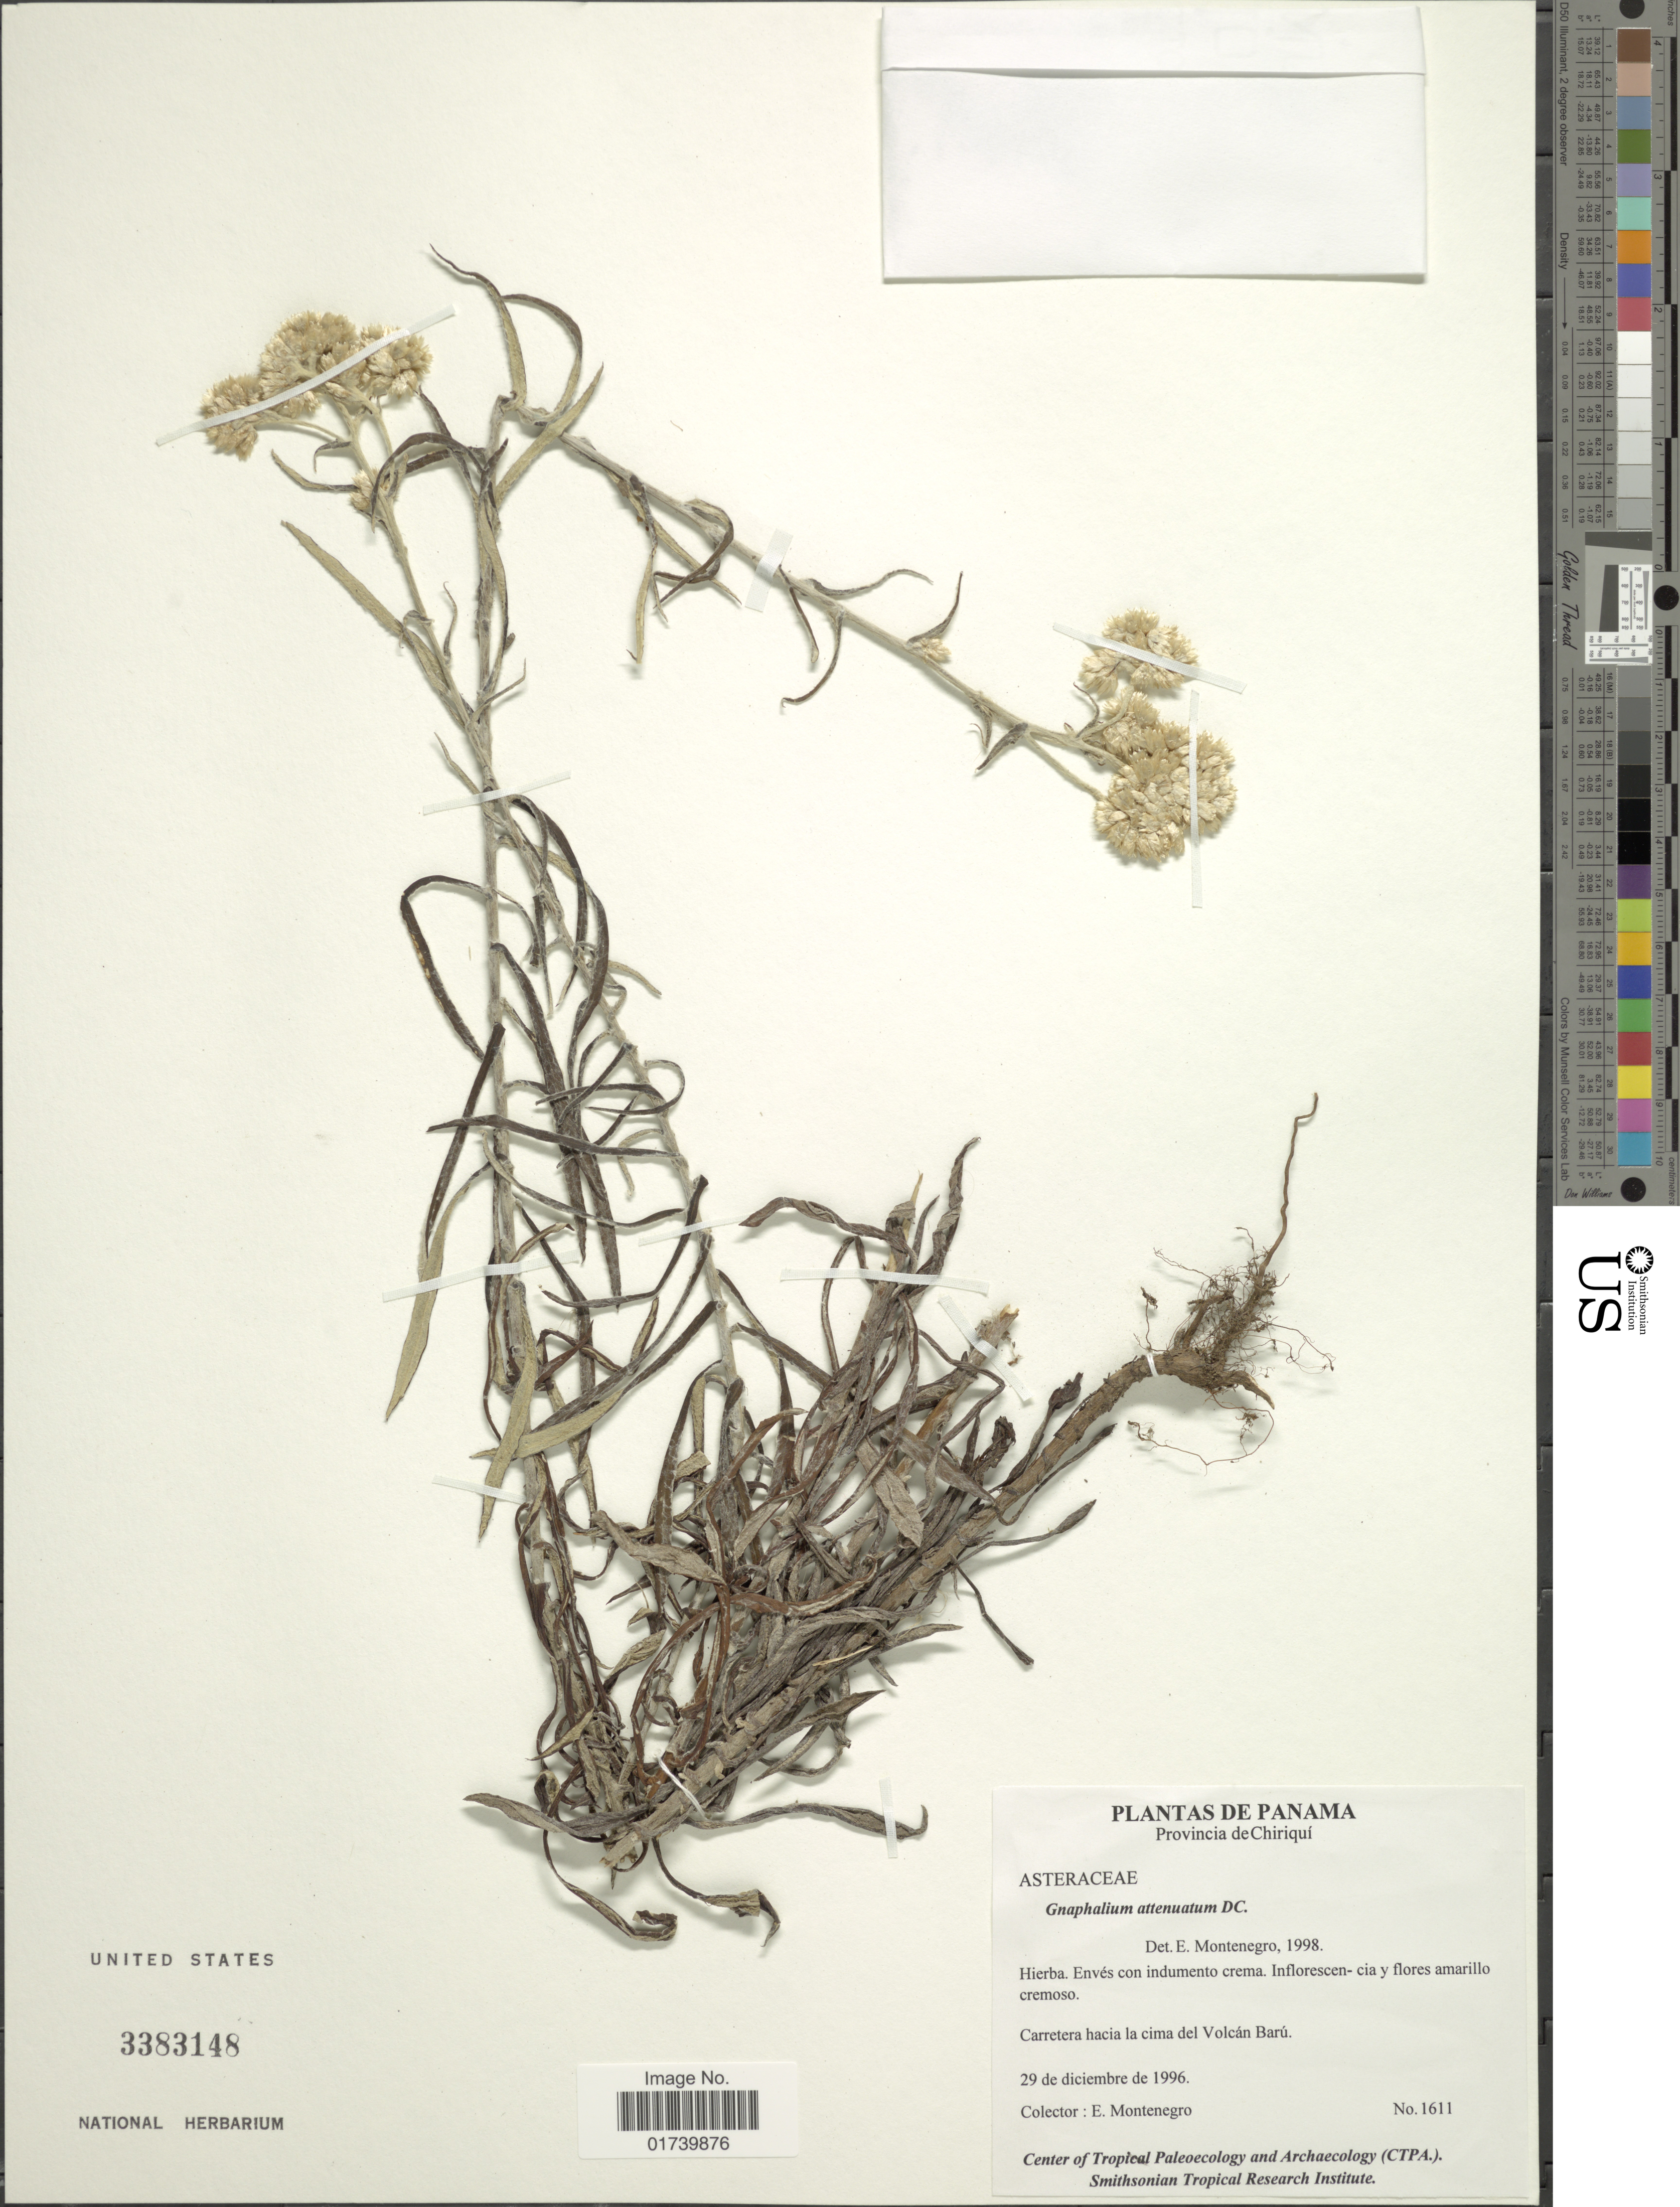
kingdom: Plantae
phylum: Tracheophyta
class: Magnoliopsida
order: Asterales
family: Asteraceae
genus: Pseudognaphalium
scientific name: Pseudognaphalium pruskii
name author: G.L. Nesom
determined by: Nesom, Guy L.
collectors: E. Montenegro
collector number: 1611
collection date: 1996-12-29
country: Panama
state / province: Chiriqui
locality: Carretera hacia la cima del Volcan Baru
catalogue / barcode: US 3383148